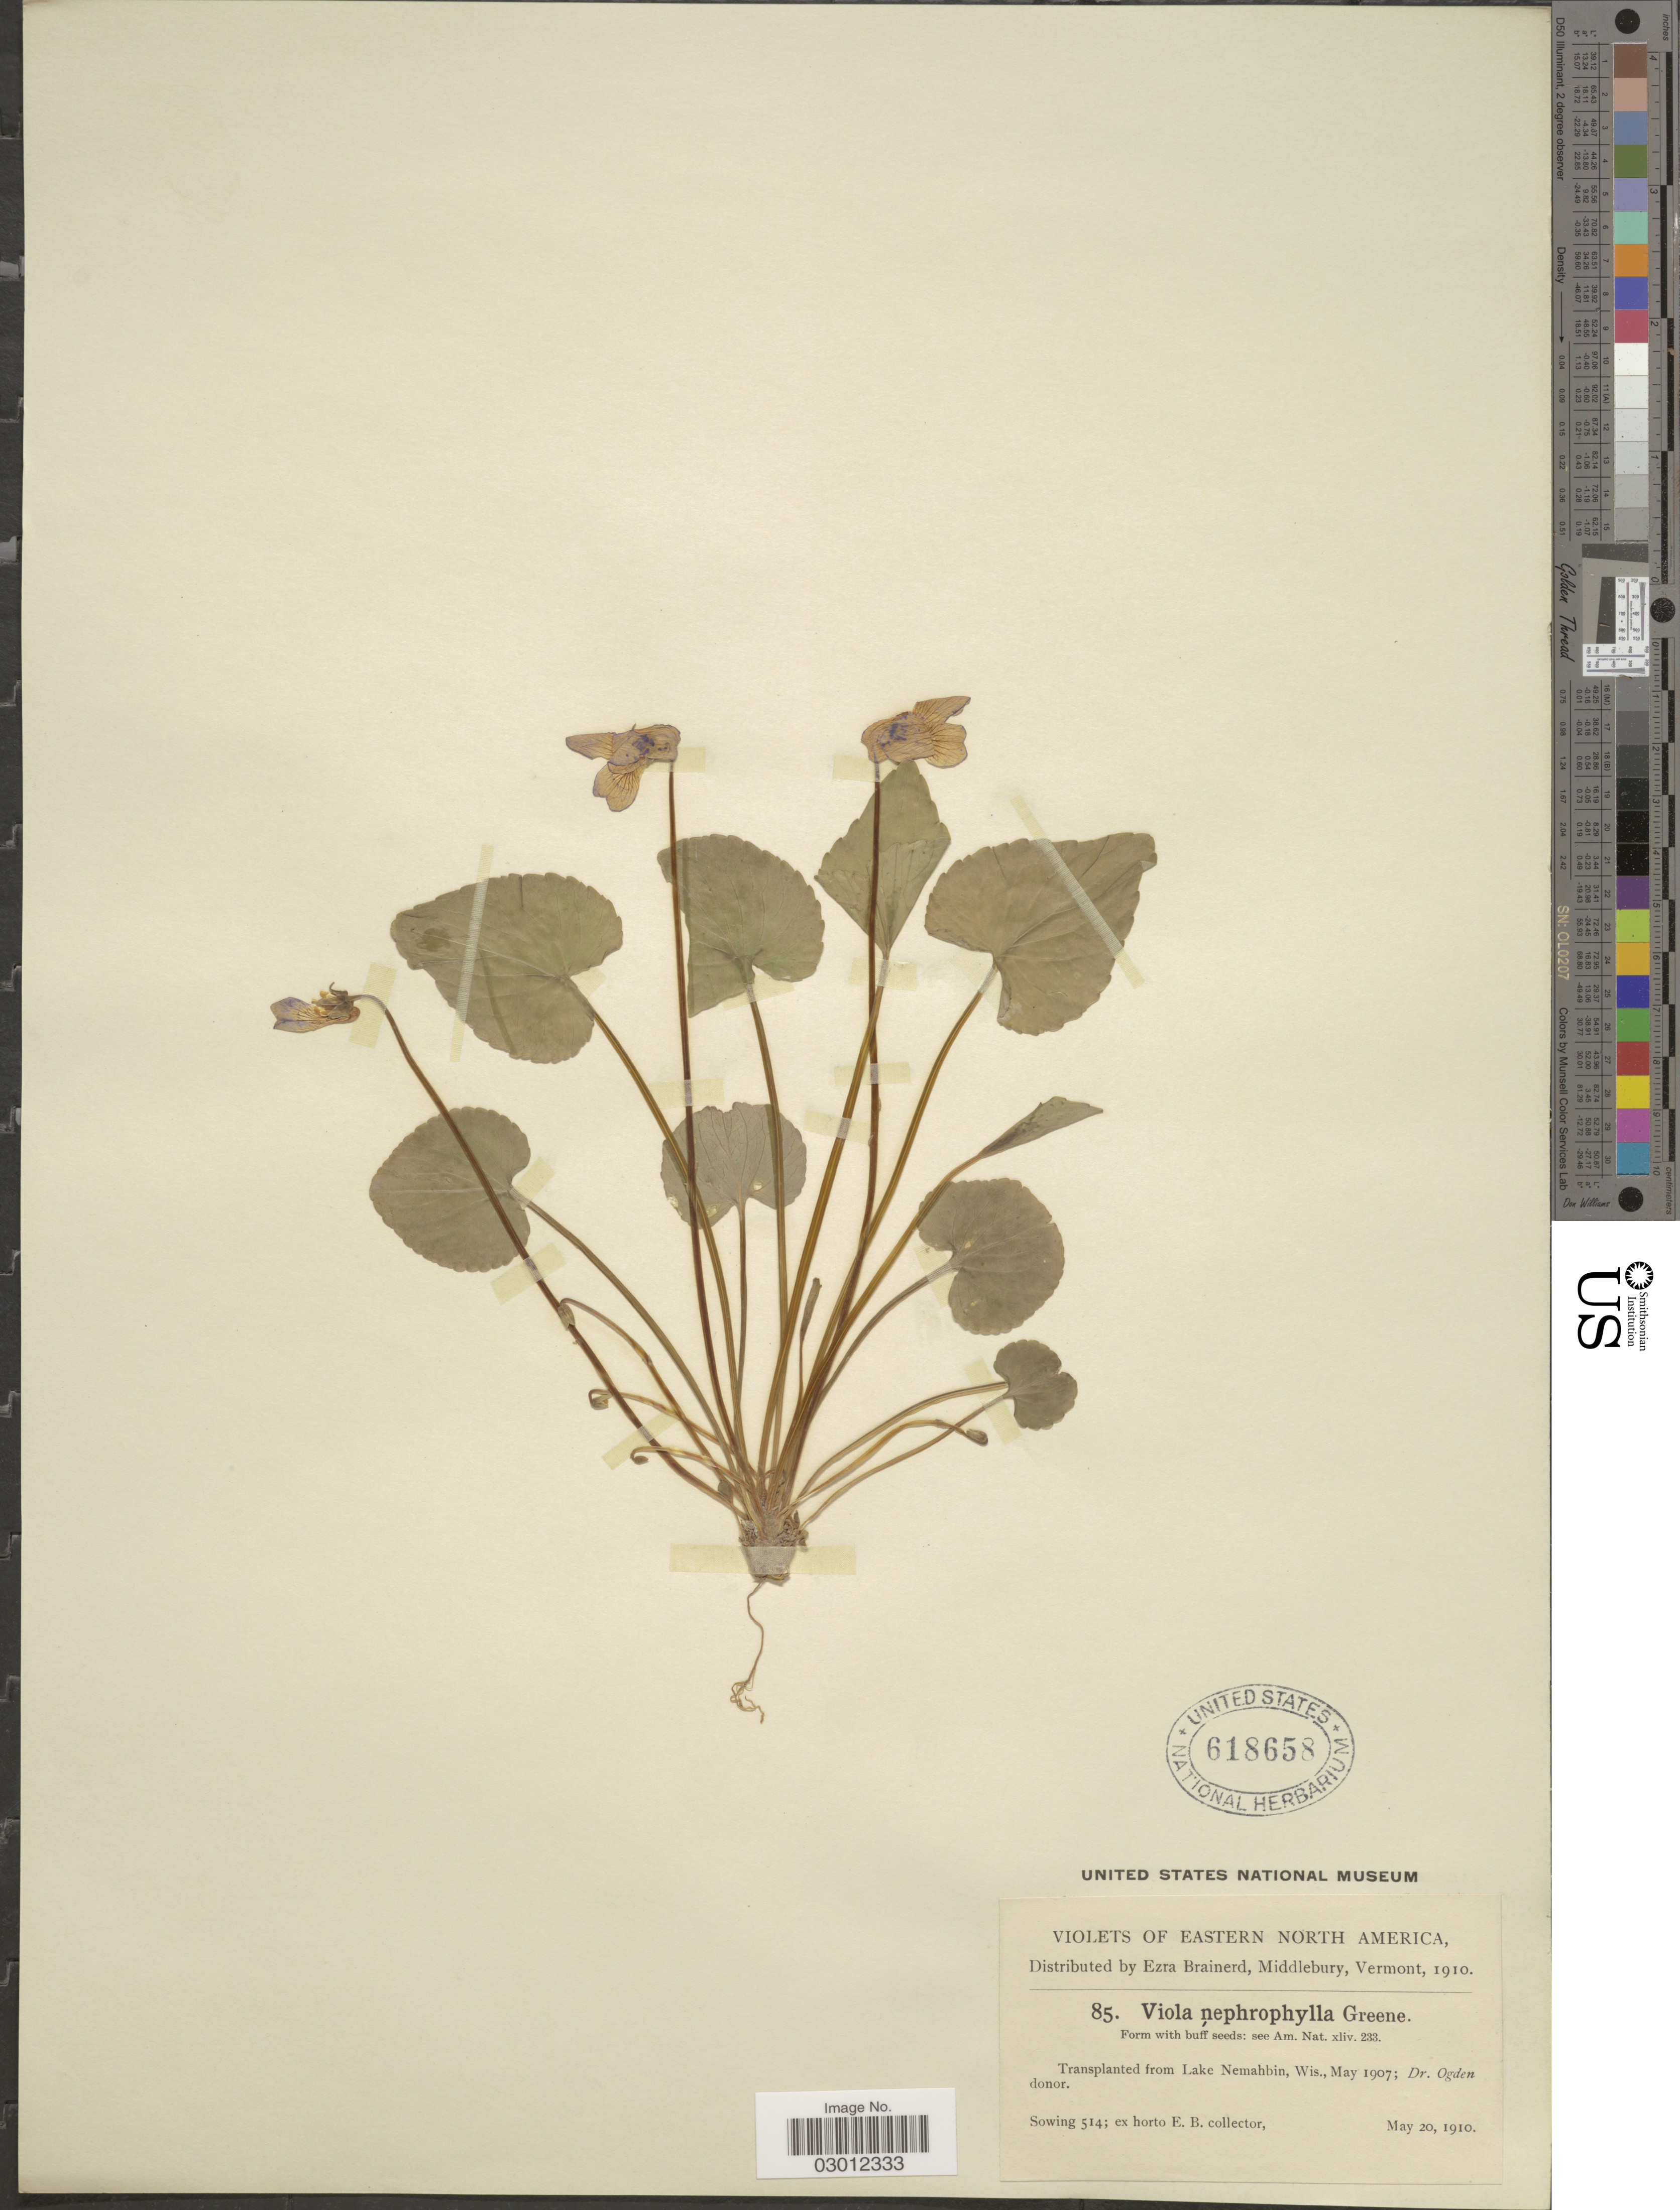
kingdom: Plantae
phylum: Tracheophyta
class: Magnoliopsida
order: Malpighiales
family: Violaceae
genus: Viola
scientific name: Viola nephrophylla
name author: Greene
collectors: ex herb. Ezra Brainerd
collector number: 85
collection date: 1910-05-20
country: United States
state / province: Wisconsin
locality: Eastern North America. Transplanted from Lake Nemahbin, Wis.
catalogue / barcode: US 618658